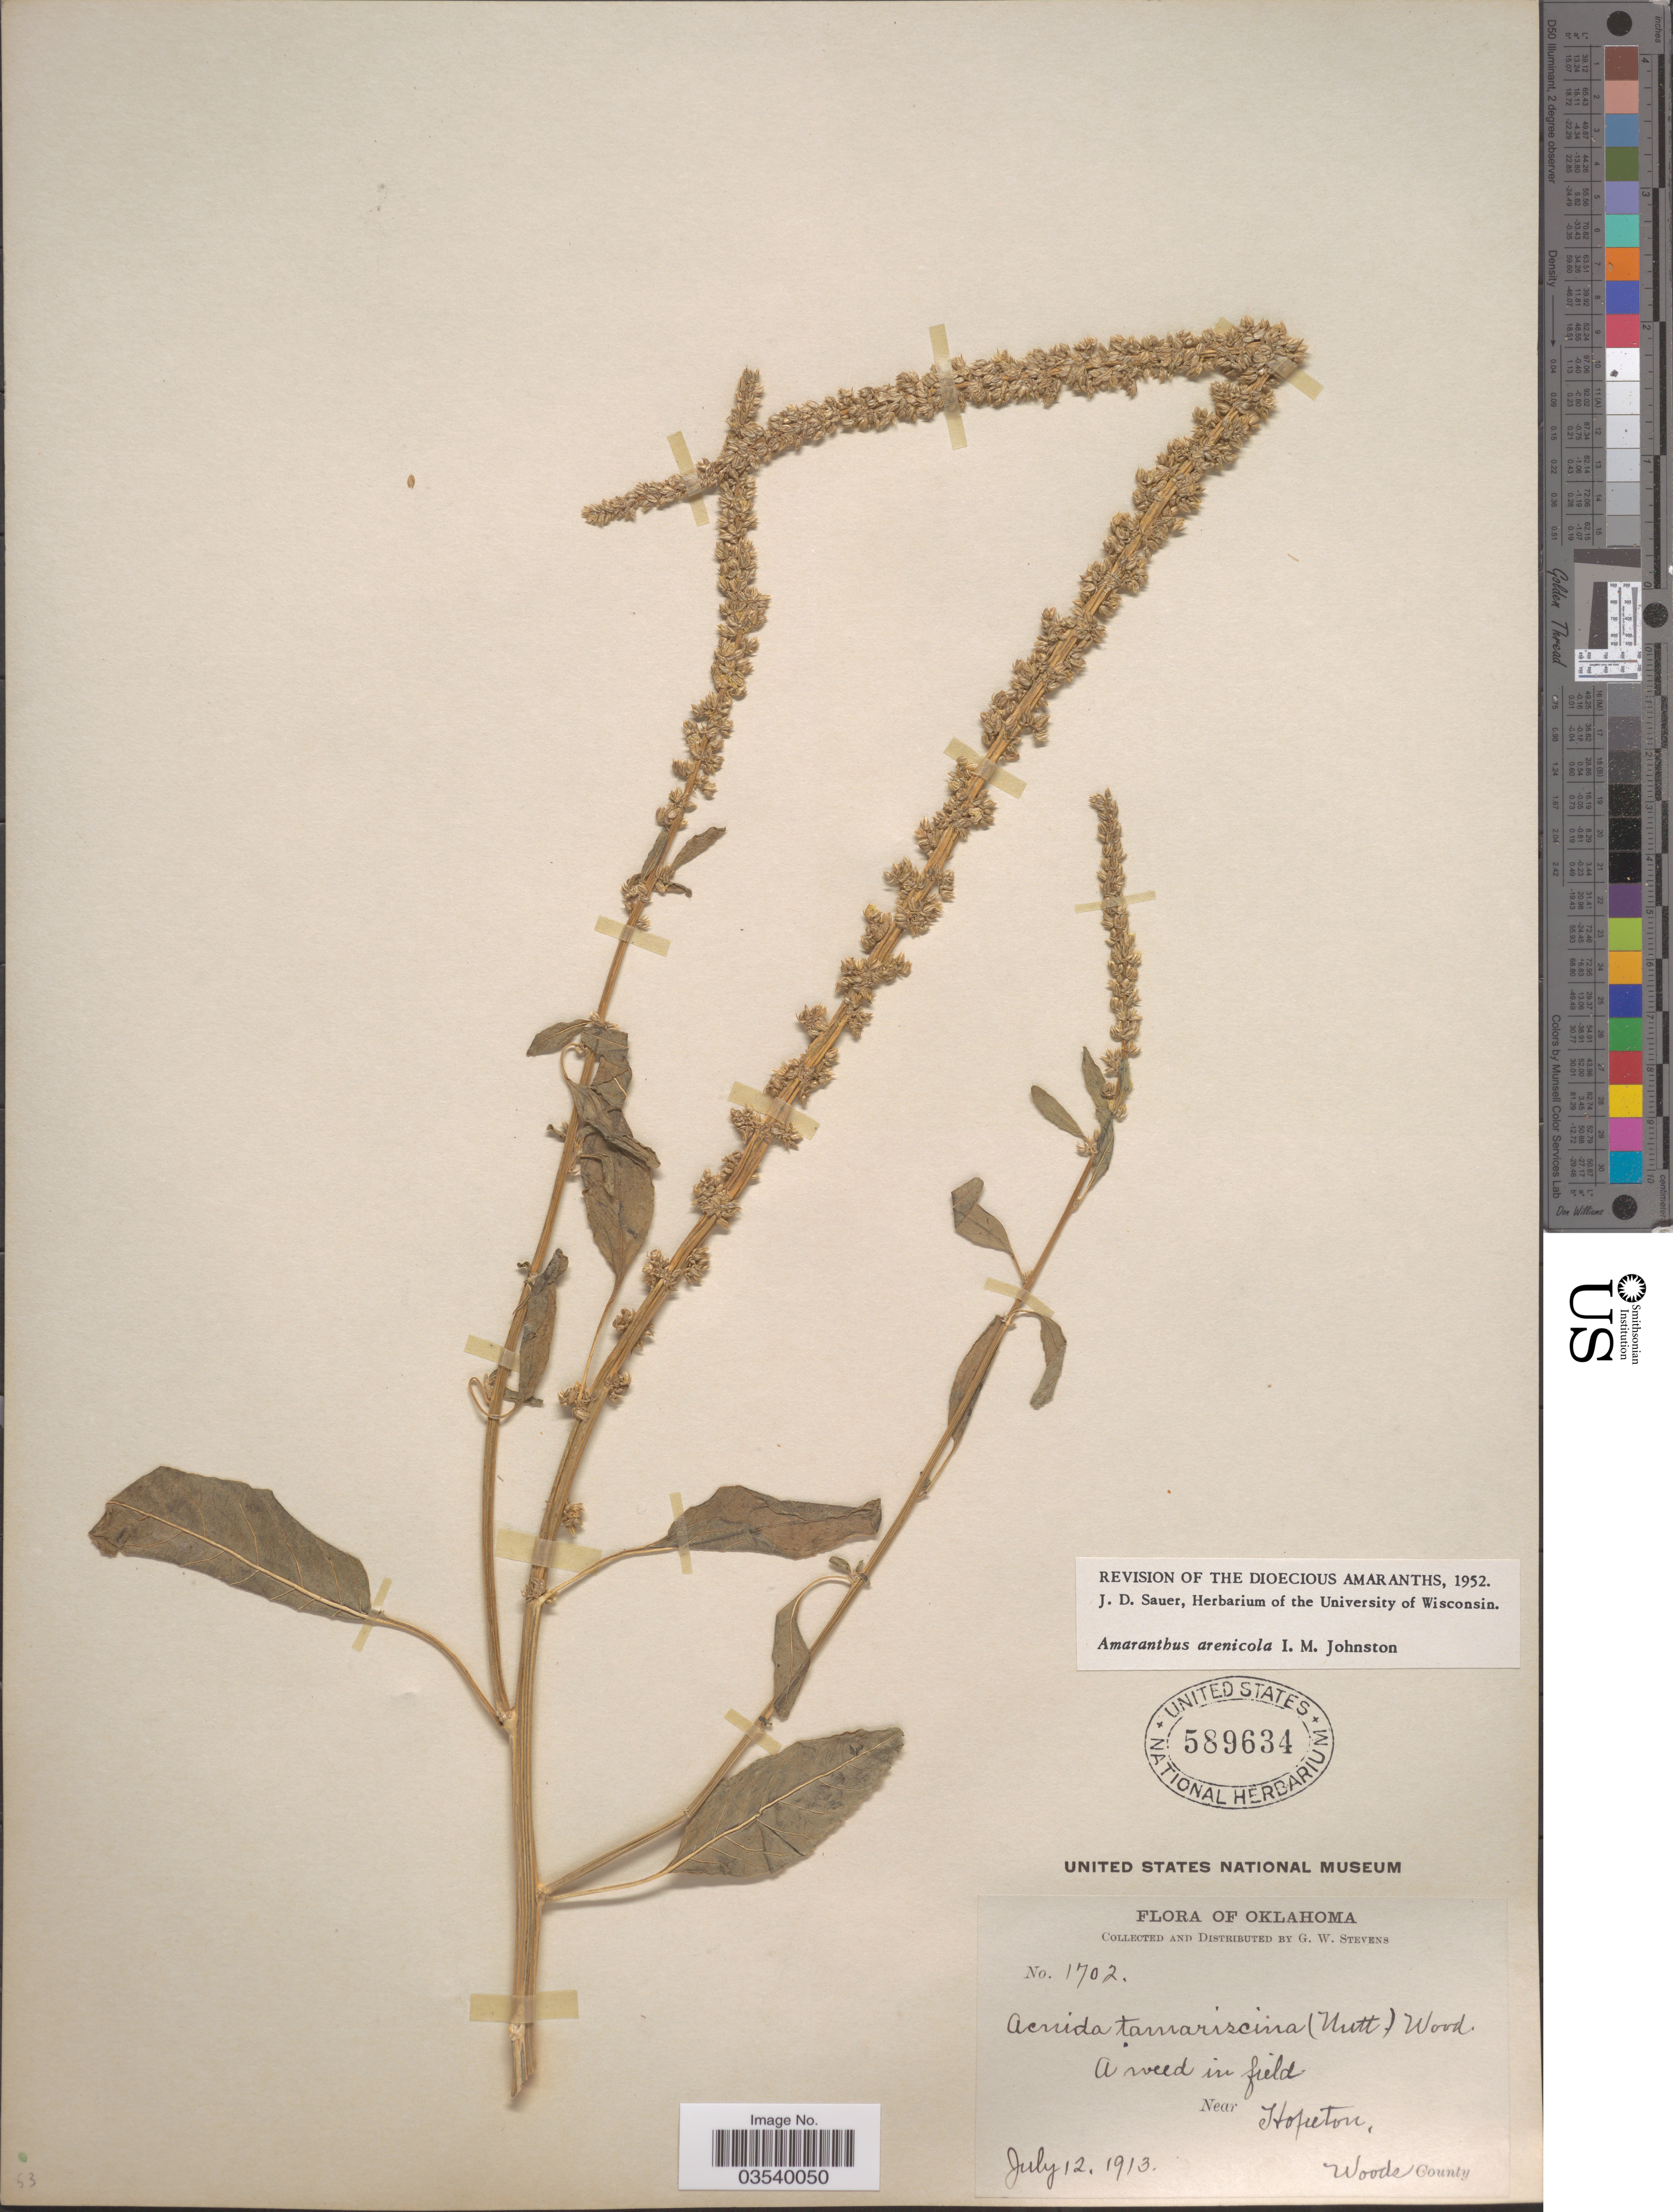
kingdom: Plantae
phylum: Tracheophyta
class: Magnoliopsida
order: Caryophyllales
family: Amaranthaceae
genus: Amaranthus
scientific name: Amaranthus arenicola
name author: I.M. Johnst.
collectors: G. W. Stevens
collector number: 1702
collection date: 1913-07-12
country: United States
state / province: Oklahoma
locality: Near Hopeton, Woods County.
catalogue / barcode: US 589634